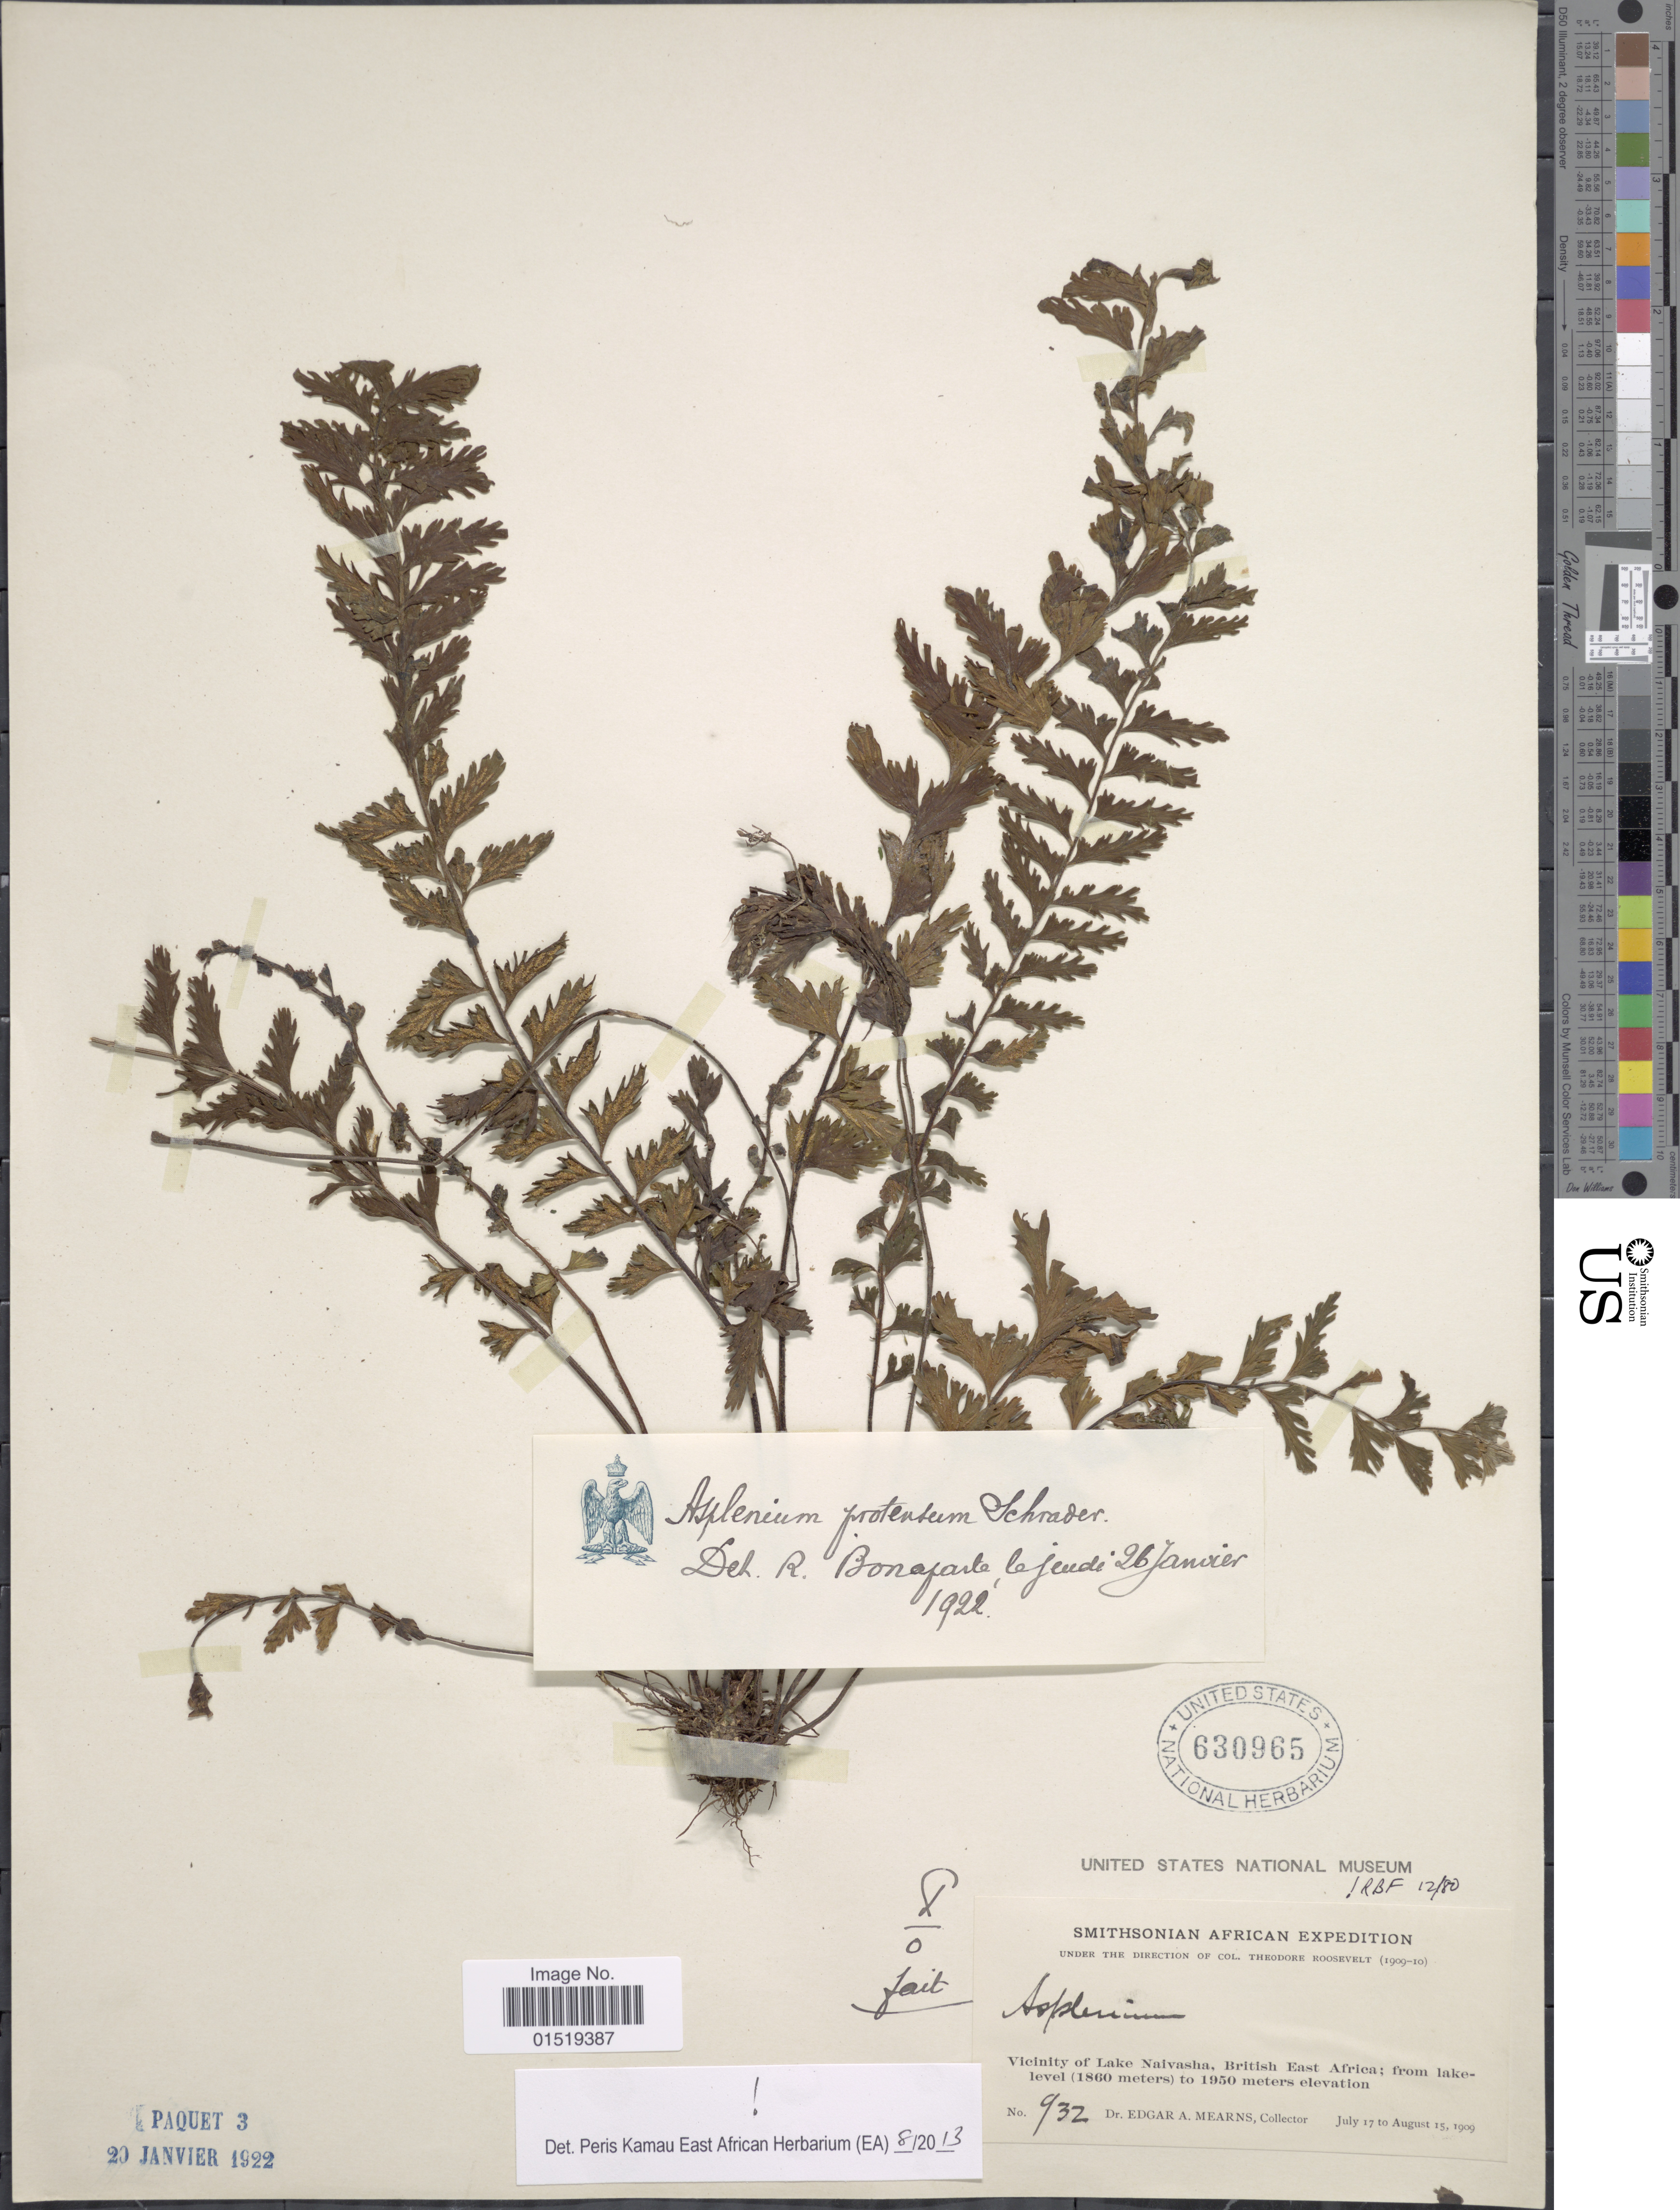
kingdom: Plantae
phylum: Tracheophyta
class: Polypodiopsida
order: Polypodiales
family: Aspleniaceae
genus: Asplenium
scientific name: Asplenium protensum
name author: Schrad.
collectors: E. A. Mearns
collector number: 932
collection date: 1909-07-17/1909-08-15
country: Kenya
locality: Vicinity of Lake Naivasha, British East Africa.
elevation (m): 1860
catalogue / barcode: US 630965